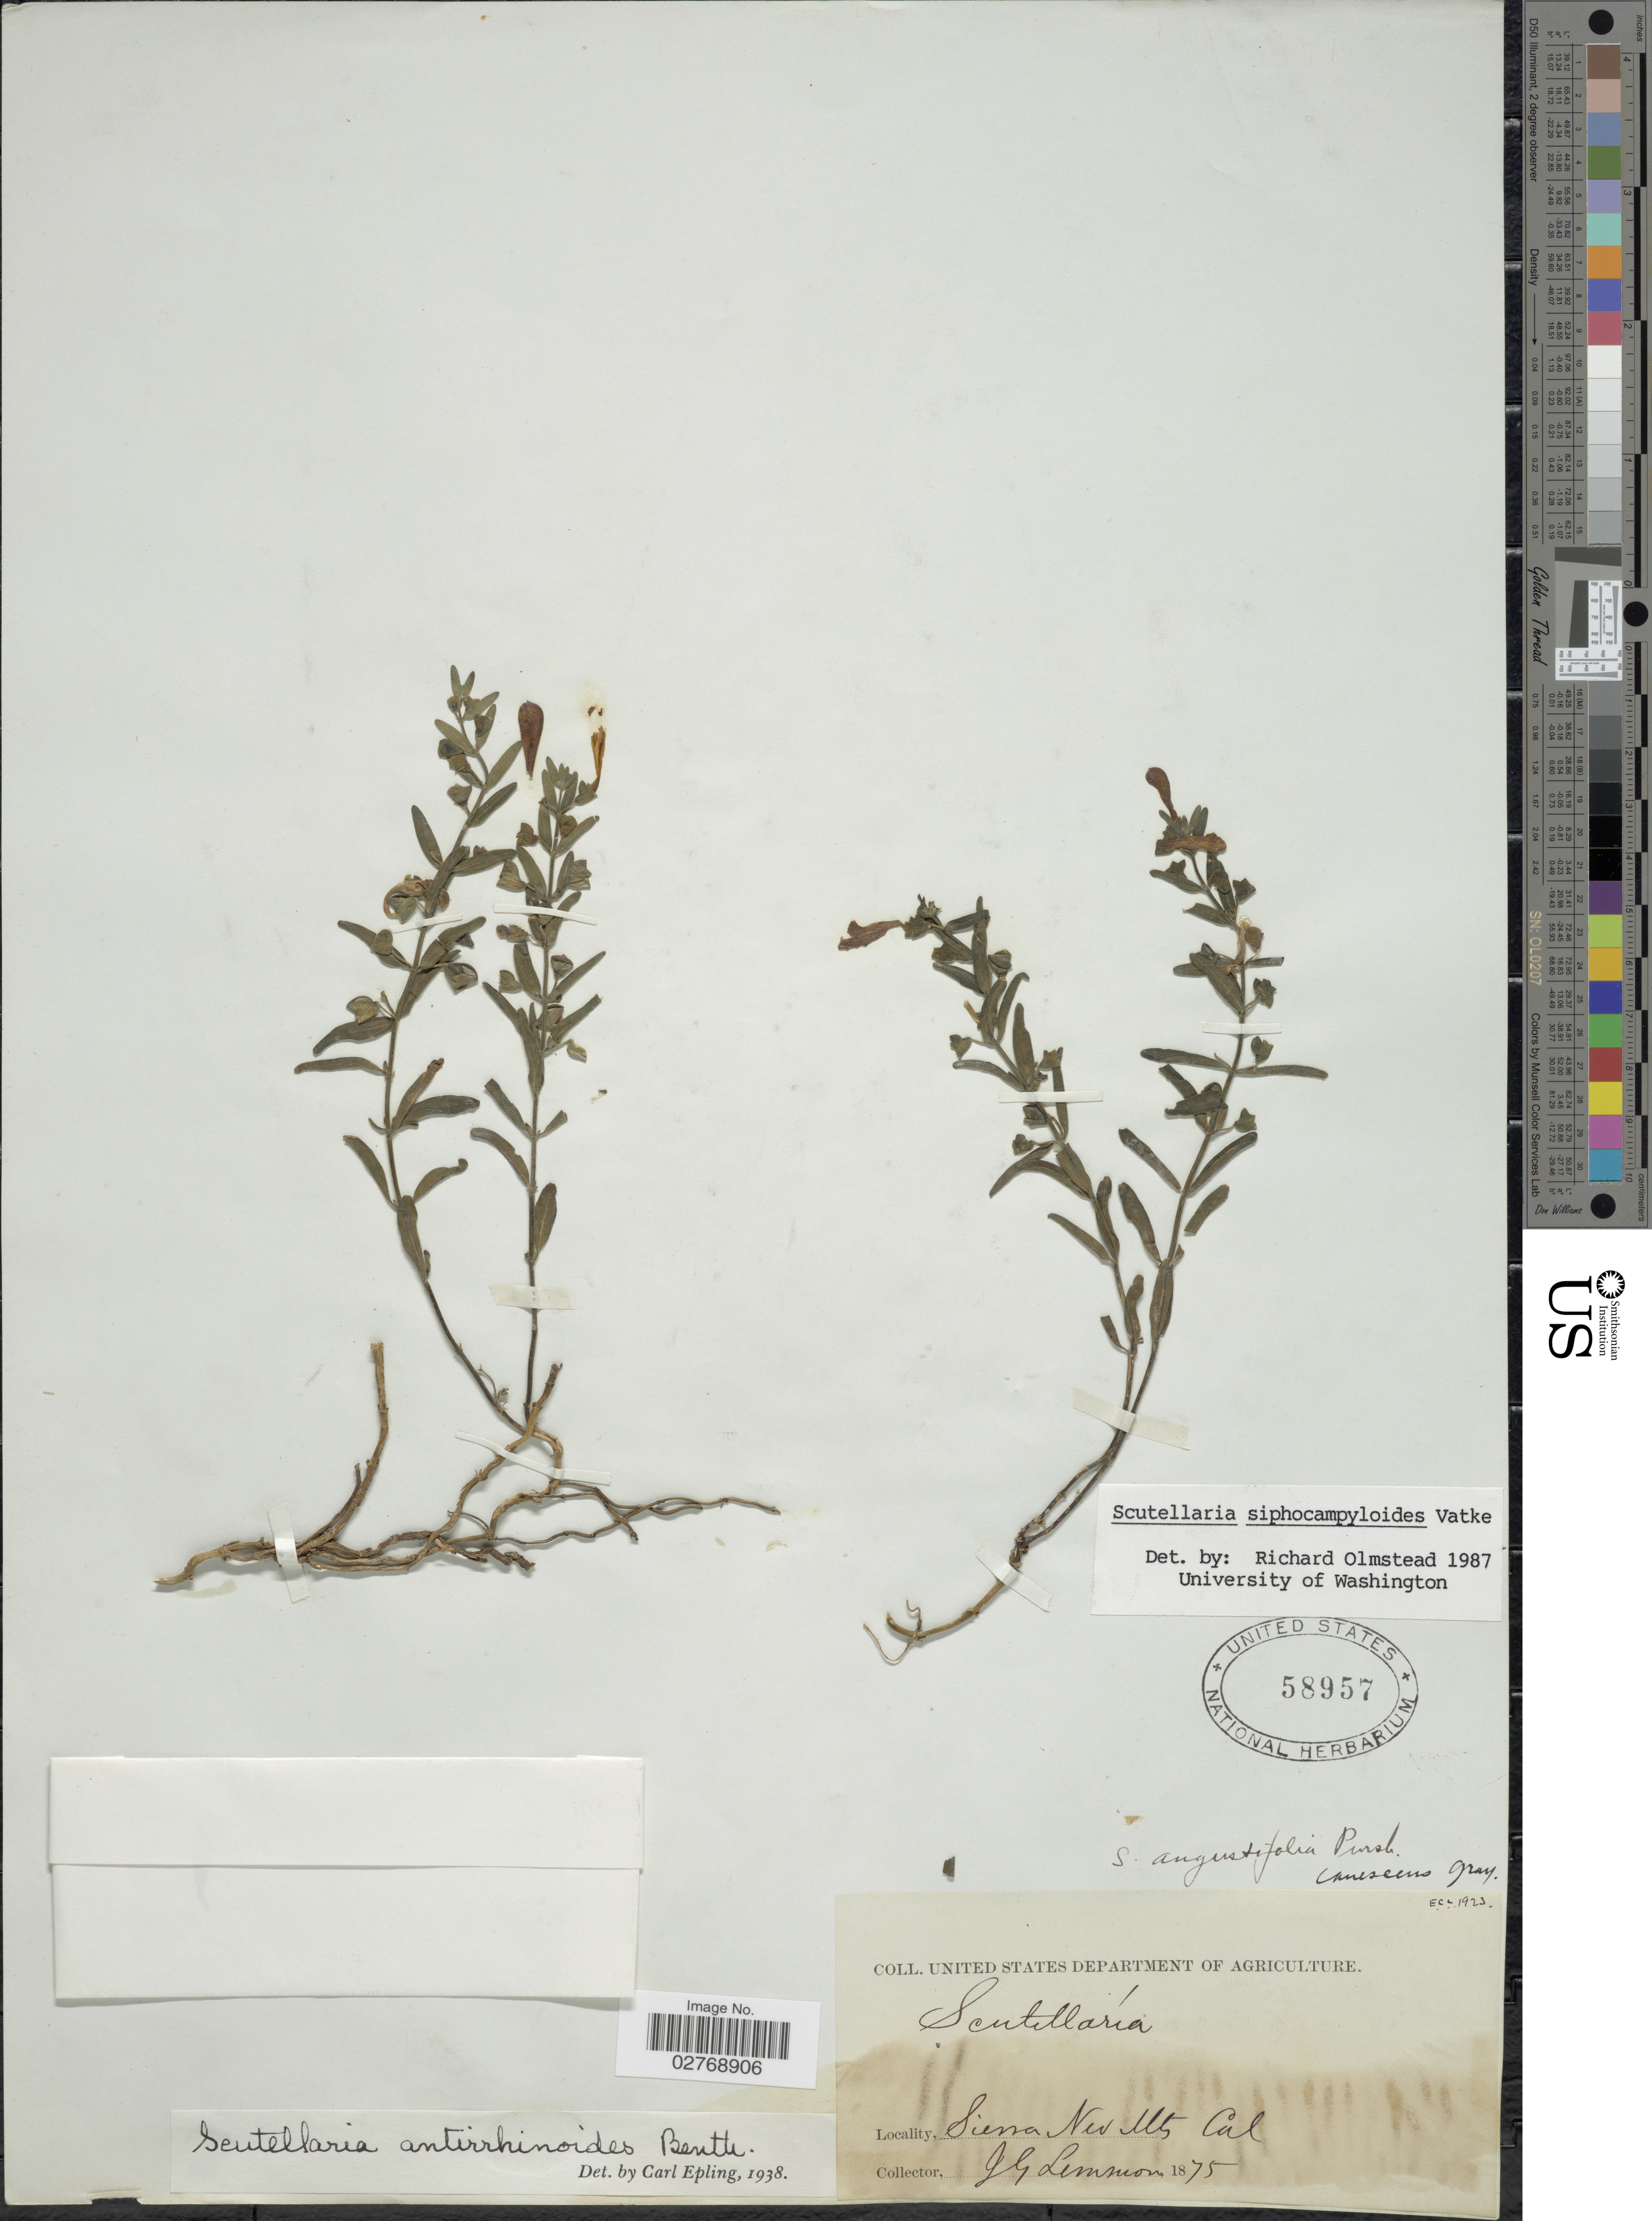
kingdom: Plantae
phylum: Tracheophyta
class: Magnoliopsida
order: Lamiales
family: Lamiaceae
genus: Scutellaria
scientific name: Scutellaria siphocampyloides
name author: Vatke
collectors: J. Lemmon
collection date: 1875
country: United States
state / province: California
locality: Sierra Nev. Mts.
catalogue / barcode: US 58957